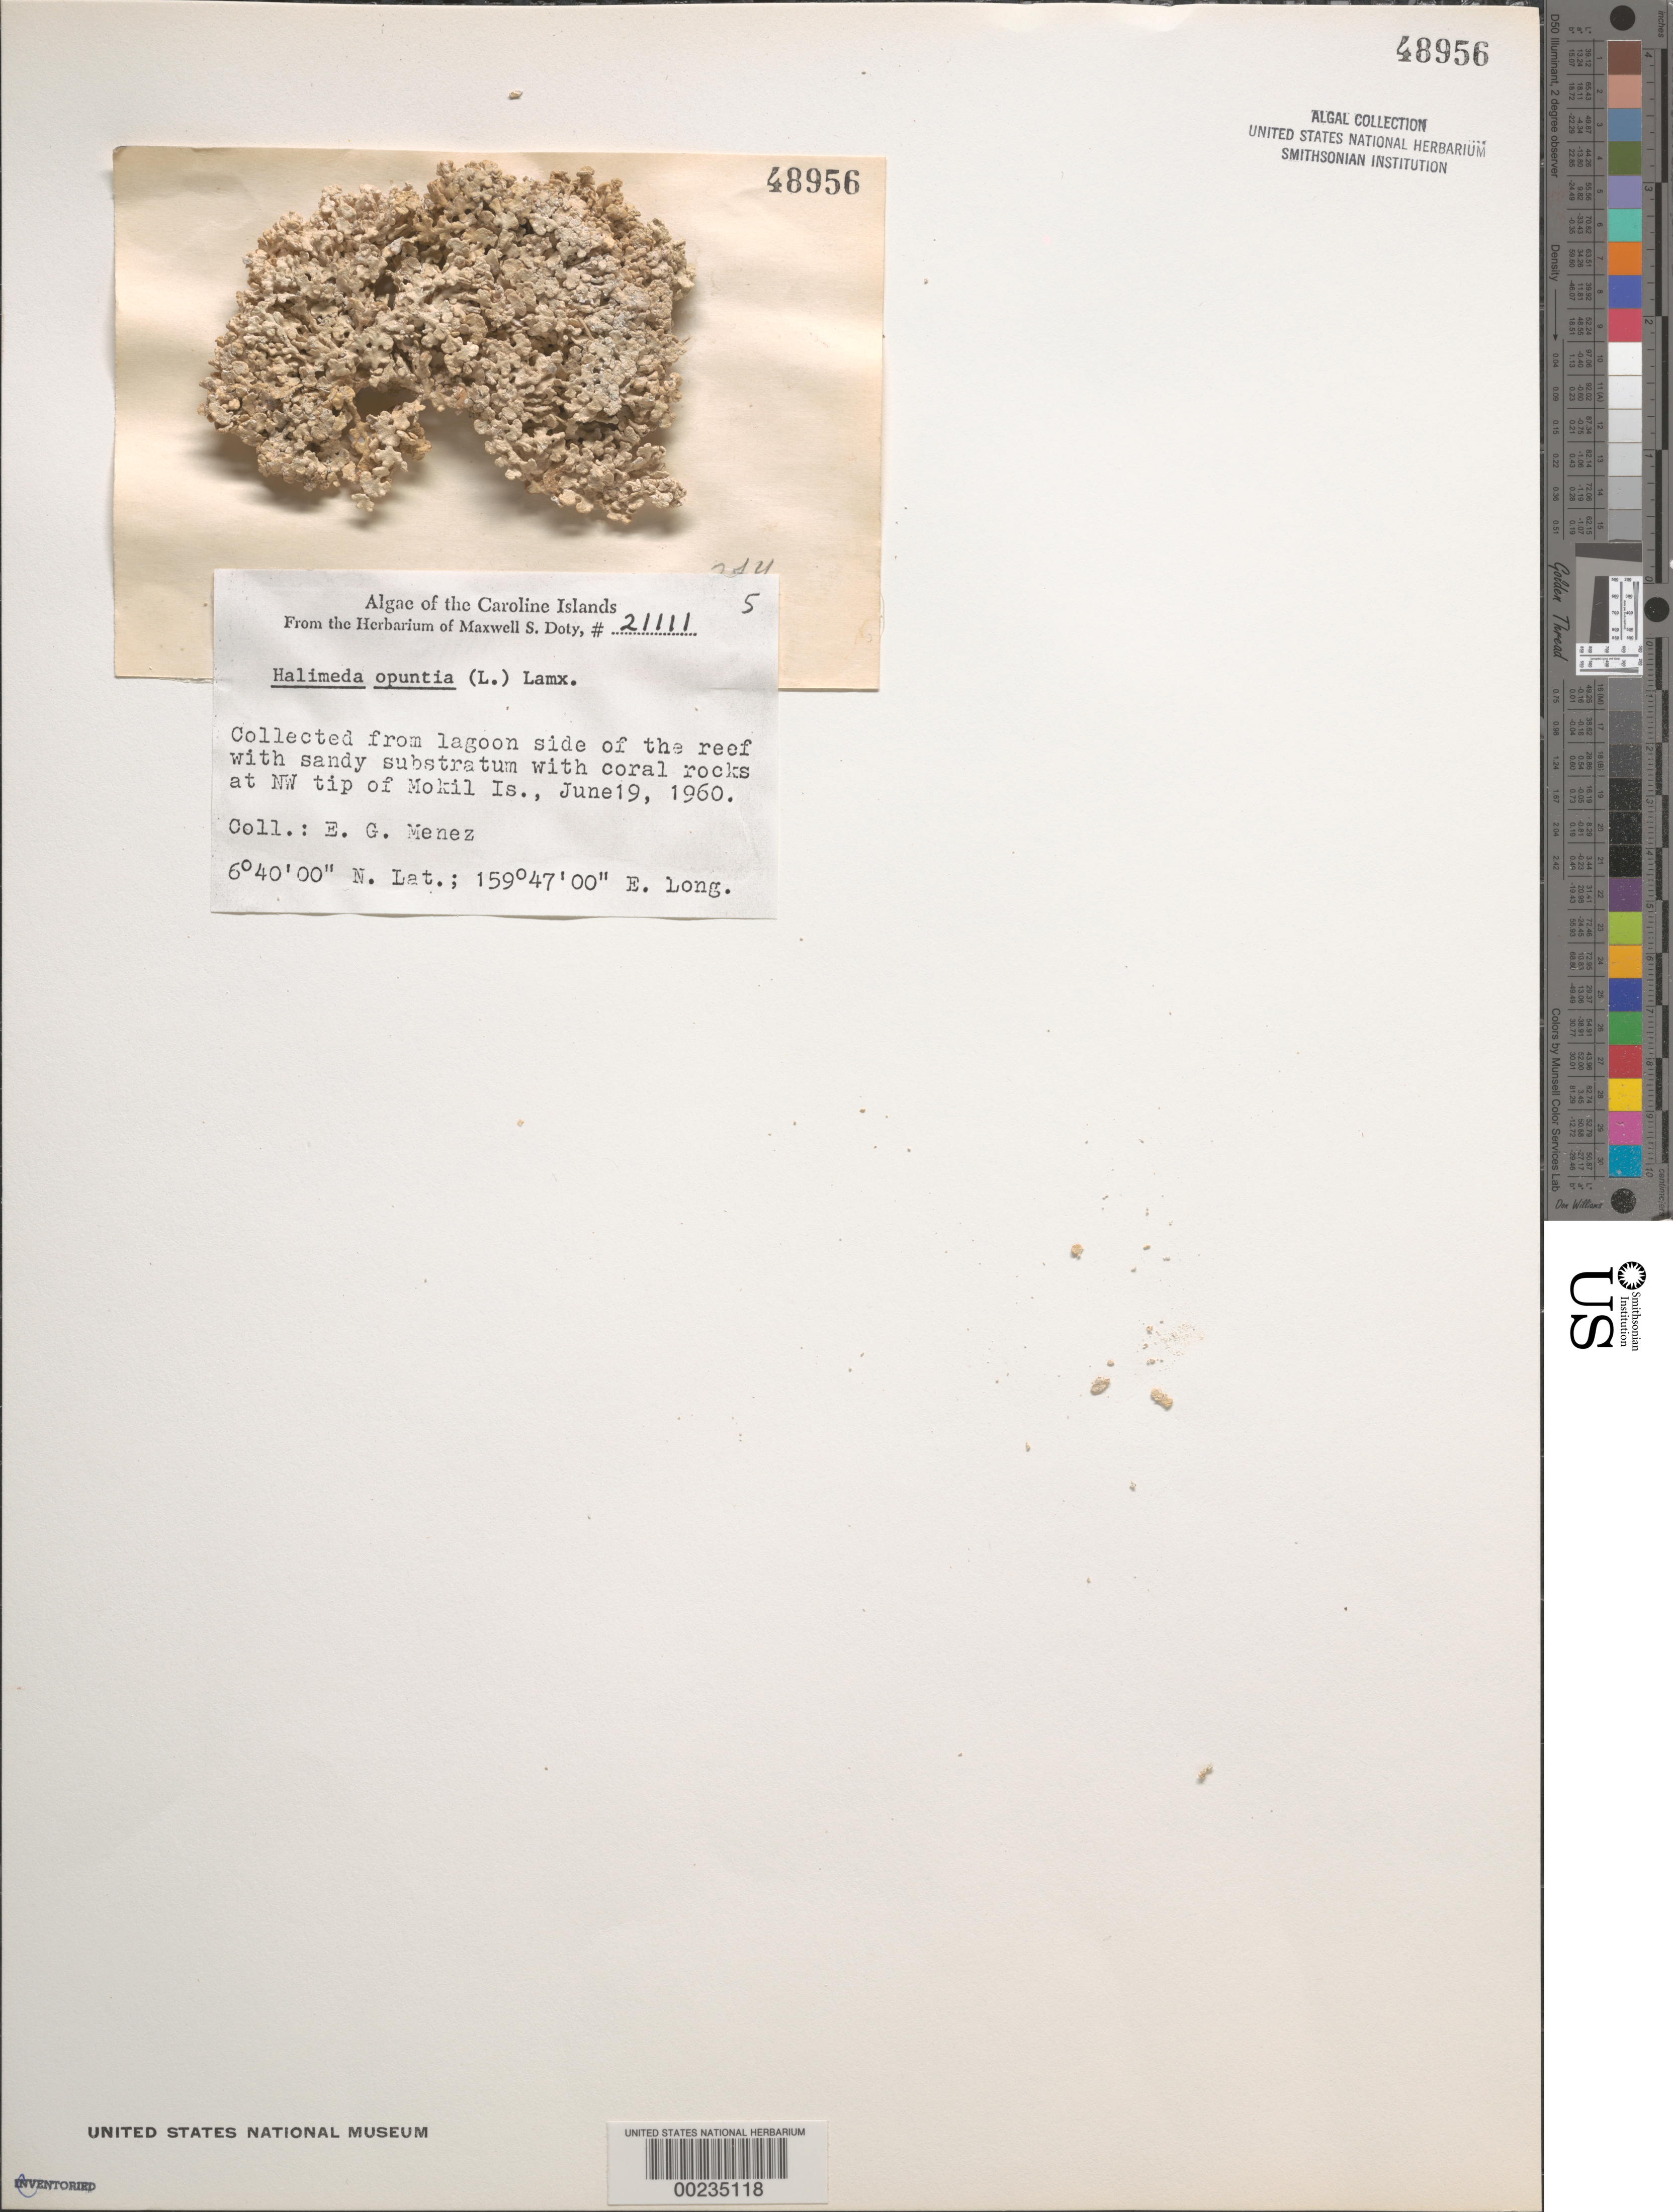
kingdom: Plantae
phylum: Chlorophyta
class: Ulvophyceae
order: Bryopsidales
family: Halimedaceae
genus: Halimeda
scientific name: Halimeda opuntia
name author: (L.) J.V.Lamouroux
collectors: Meñez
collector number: MSD 21111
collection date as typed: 19 Jun 1960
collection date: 1960-06-19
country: Micronesia, Federated States of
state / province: Pohnpei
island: Mwokil (Mokil) Atoll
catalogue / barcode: US 48956